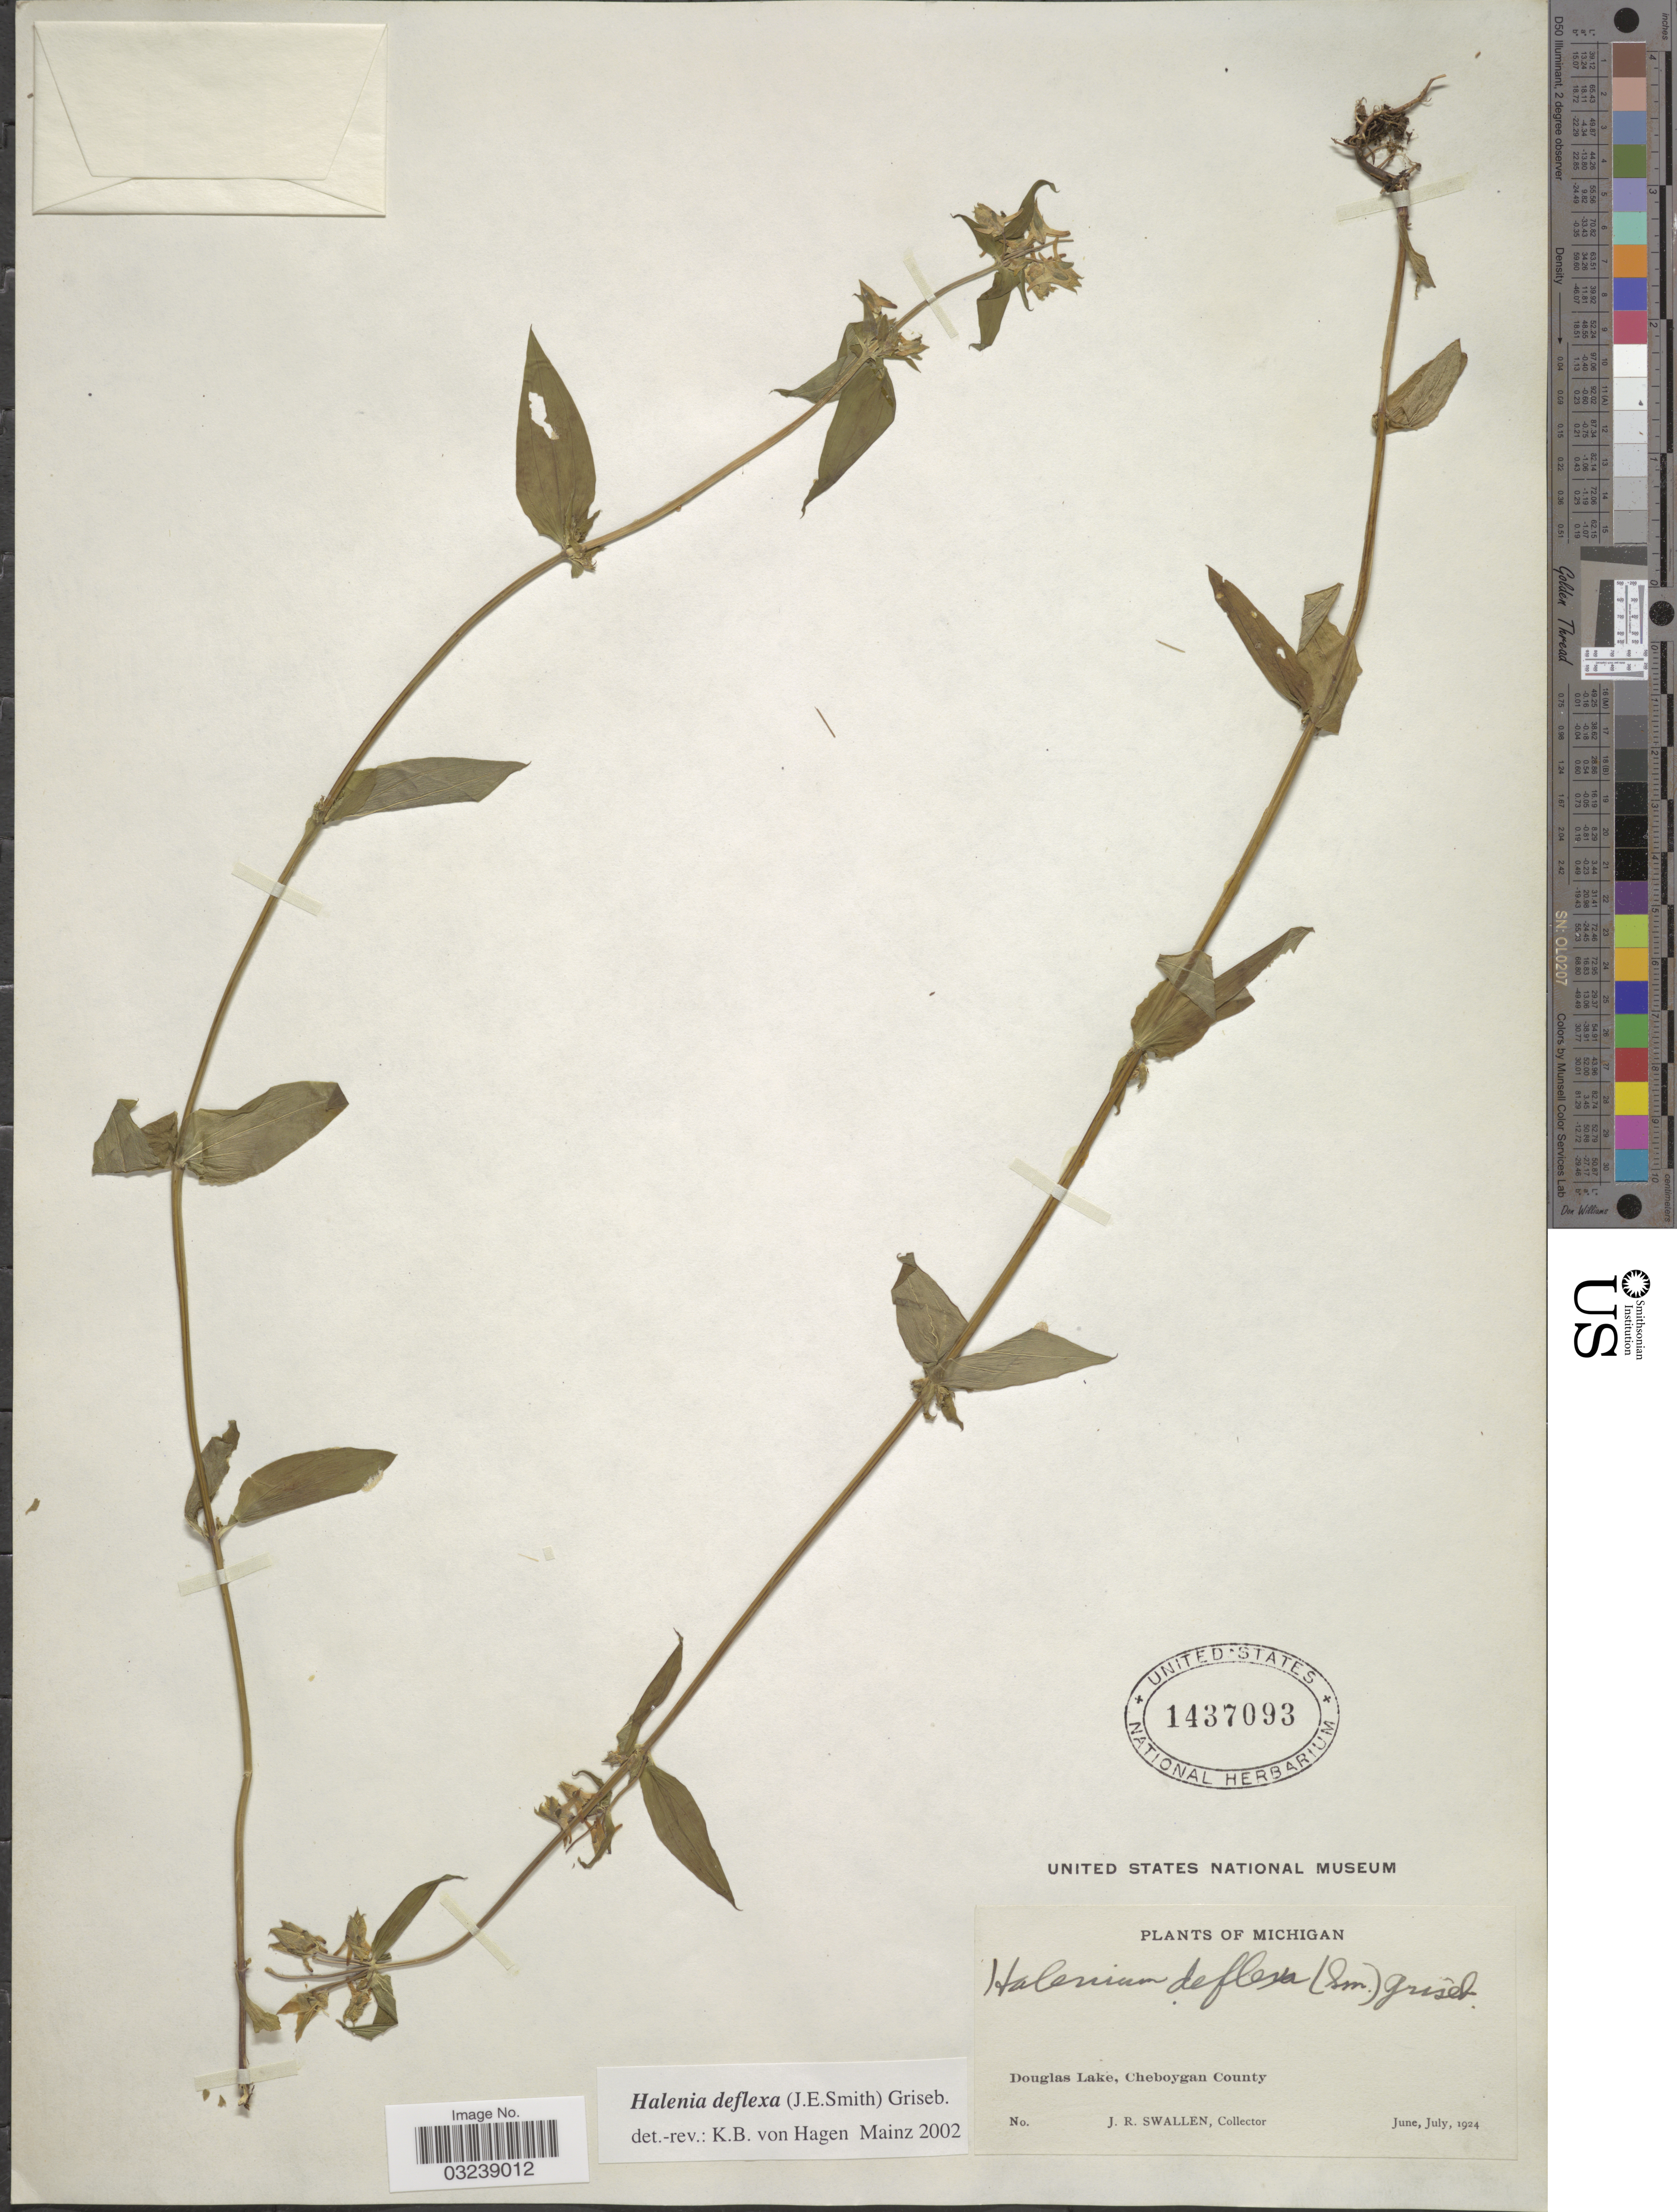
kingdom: Plantae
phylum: Tracheophyta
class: Magnoliopsida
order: Gentianales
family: Gentianaceae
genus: Halenia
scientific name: Halenia deflexa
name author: (Sm.) Griseb.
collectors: J. R. Swallen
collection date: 1924-06/1924-07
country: United States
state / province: Michigan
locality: Douglas Lake, Cheboygan County.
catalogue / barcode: US 1437093